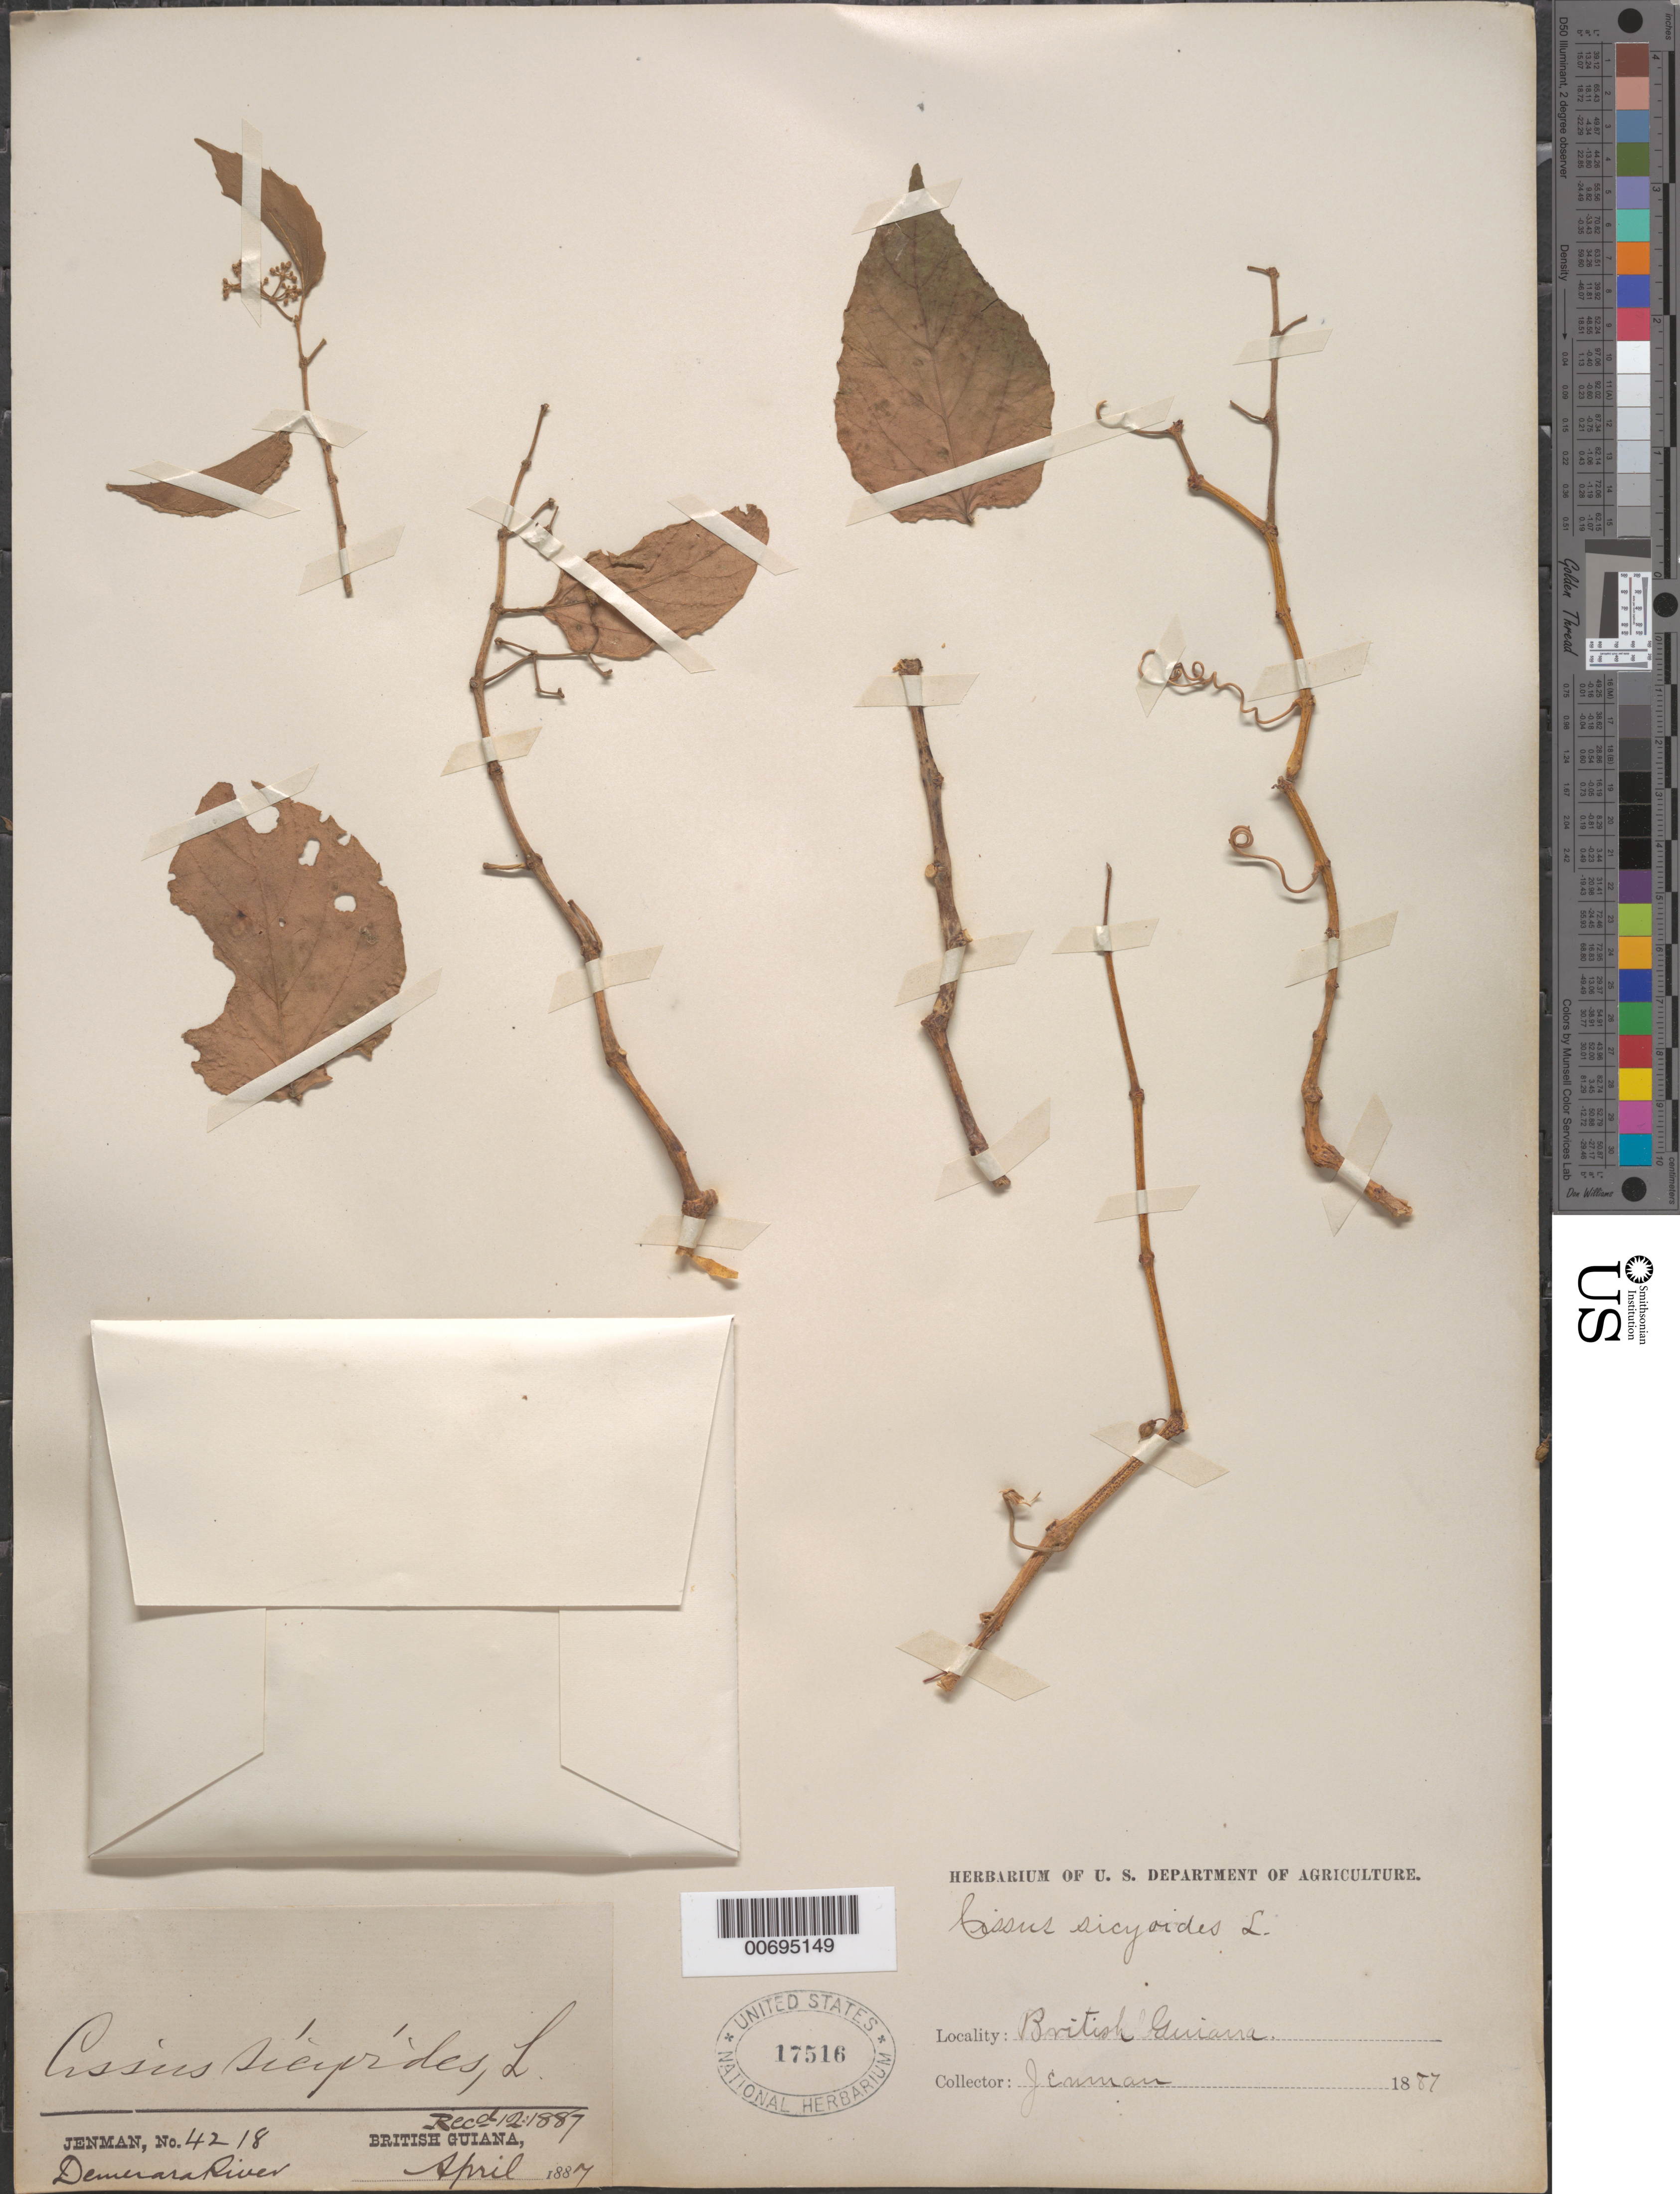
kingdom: Plantae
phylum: Tracheophyta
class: Magnoliopsida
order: Vitales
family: Vitaceae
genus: Cissus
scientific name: Cissus verticillata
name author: (L.) Nicolson & C.E. Jarvis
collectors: G. S. Jenman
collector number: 4218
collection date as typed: April 1887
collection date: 1887-04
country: Guyana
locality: Demerara R.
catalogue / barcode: US 17516